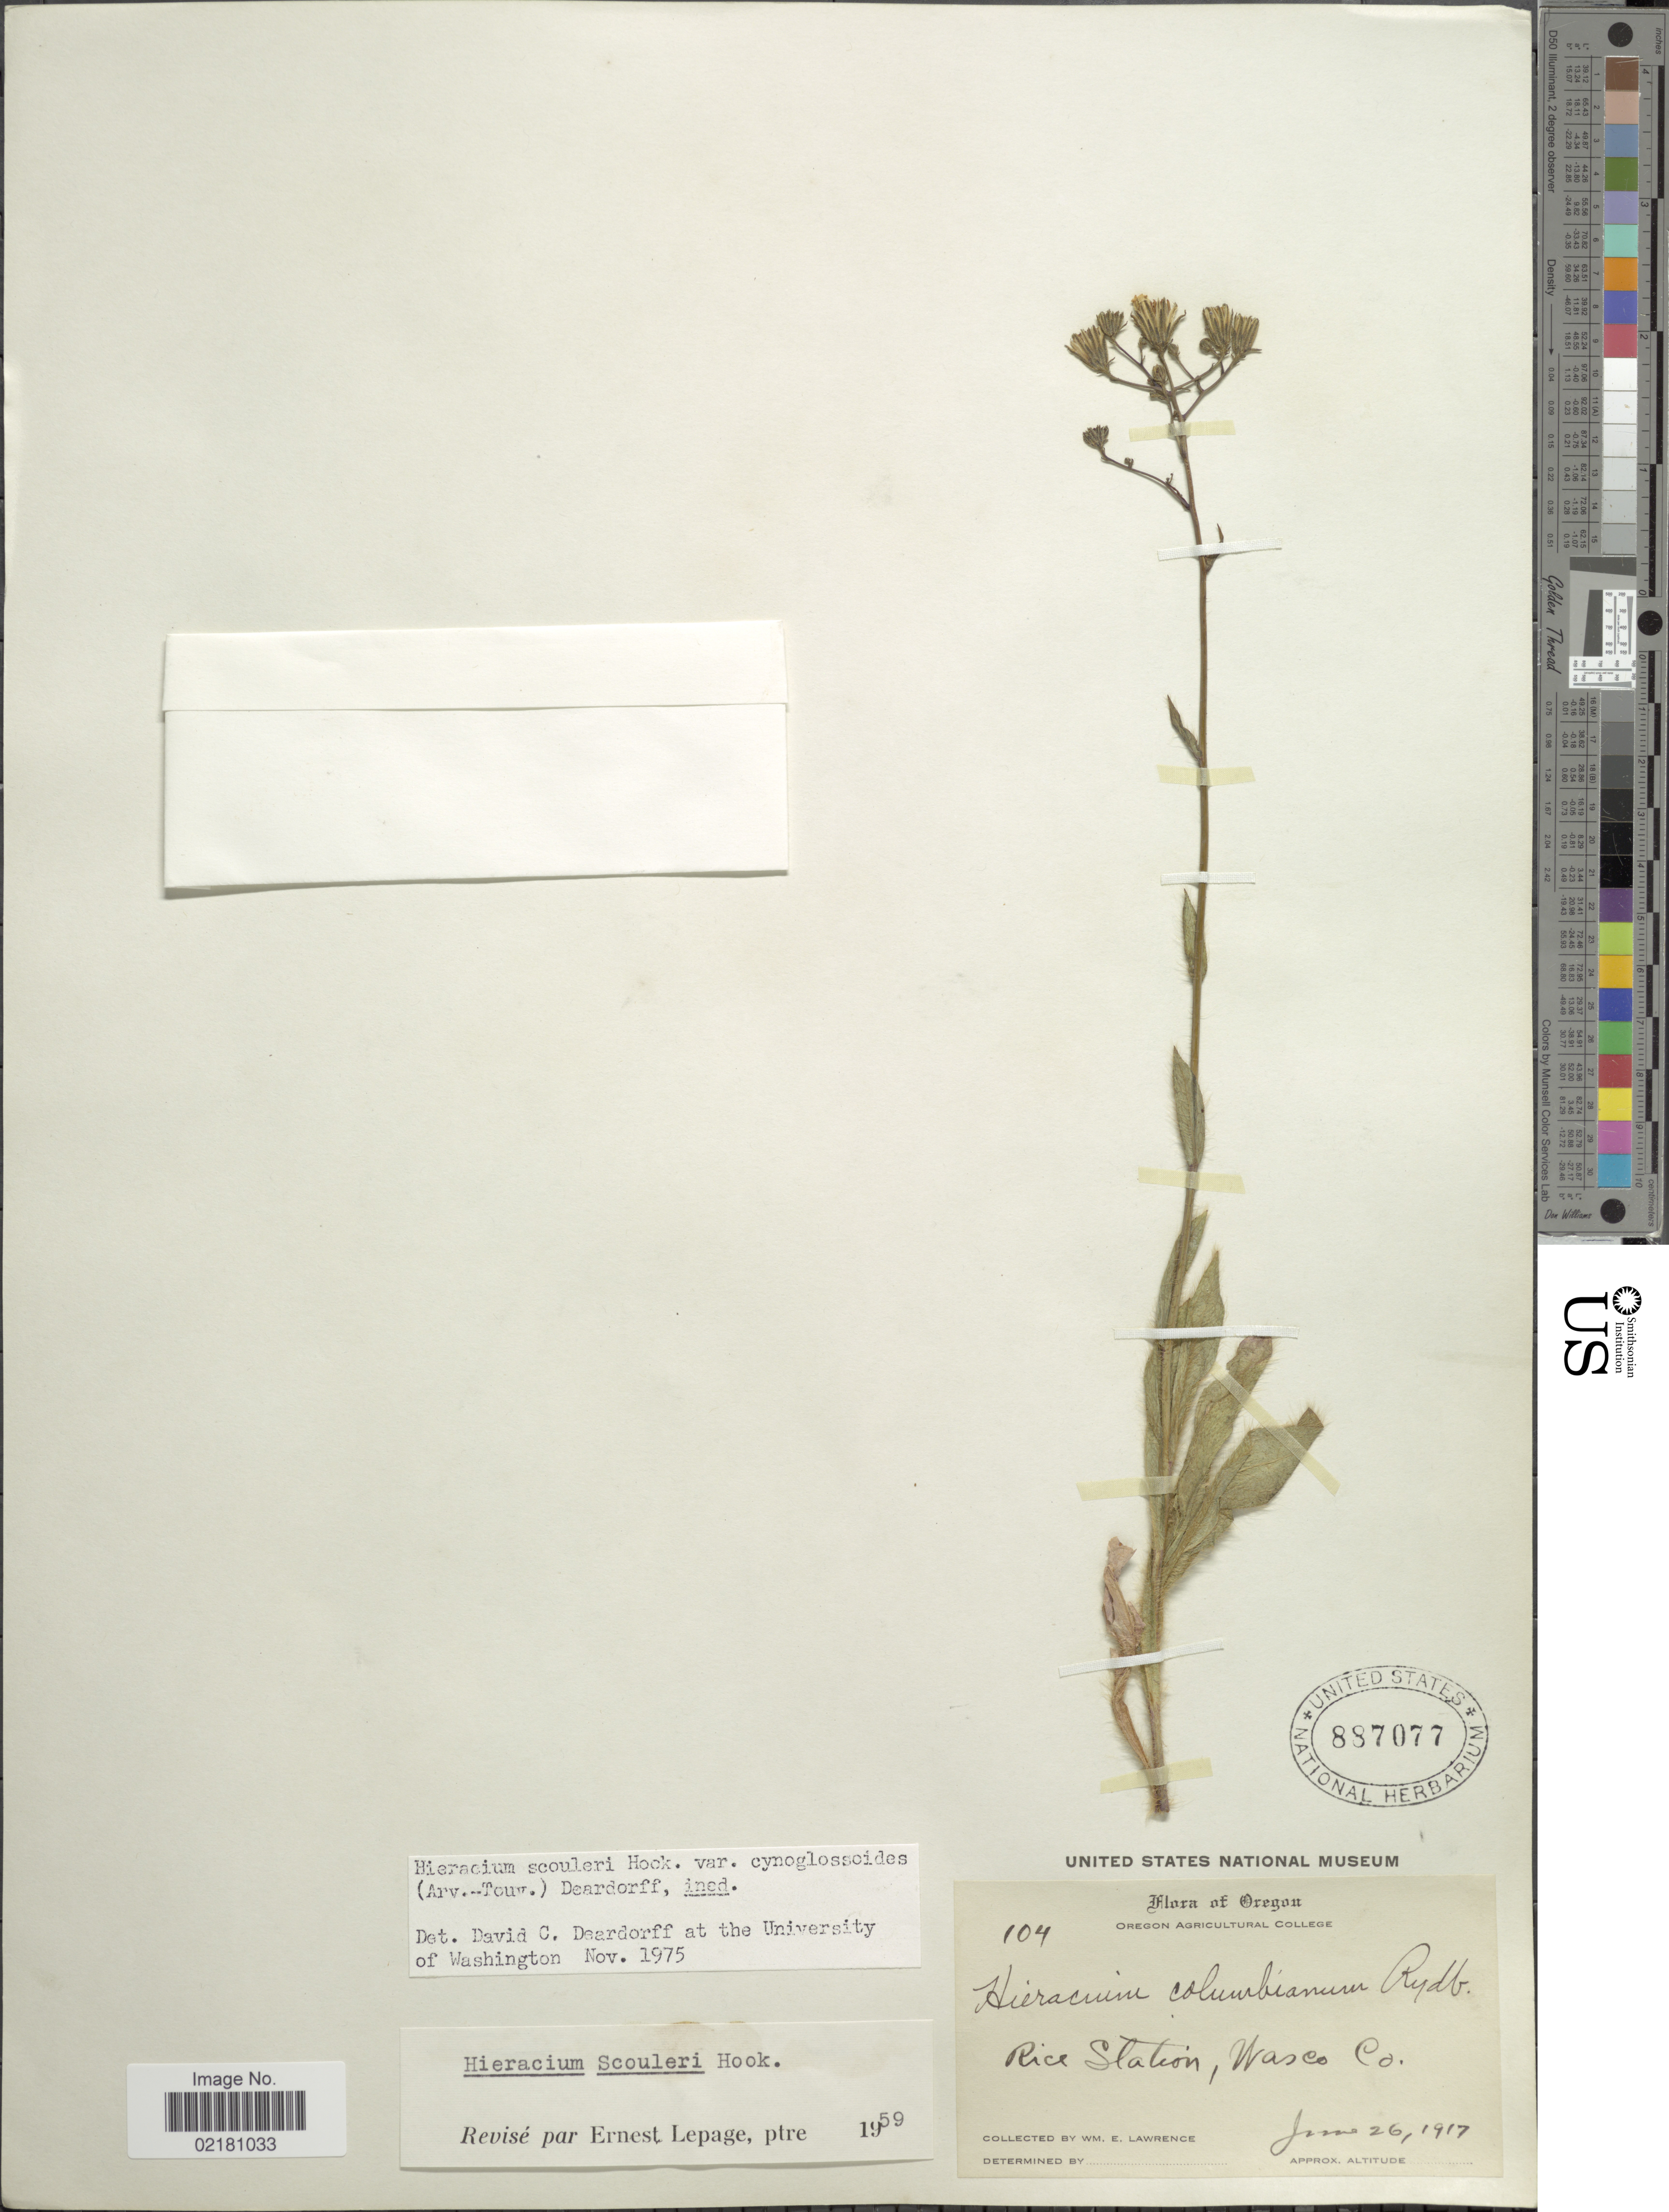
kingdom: Plantae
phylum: Tracheophyta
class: Magnoliopsida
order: Asterales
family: Asteraceae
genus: Hieracium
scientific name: Hieracium scouleri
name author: Hook.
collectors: W. Lawrence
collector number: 104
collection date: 1917-06-26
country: United States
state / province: Oregon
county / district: Wasco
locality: Rice Station, Wasco Co.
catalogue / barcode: US 887077